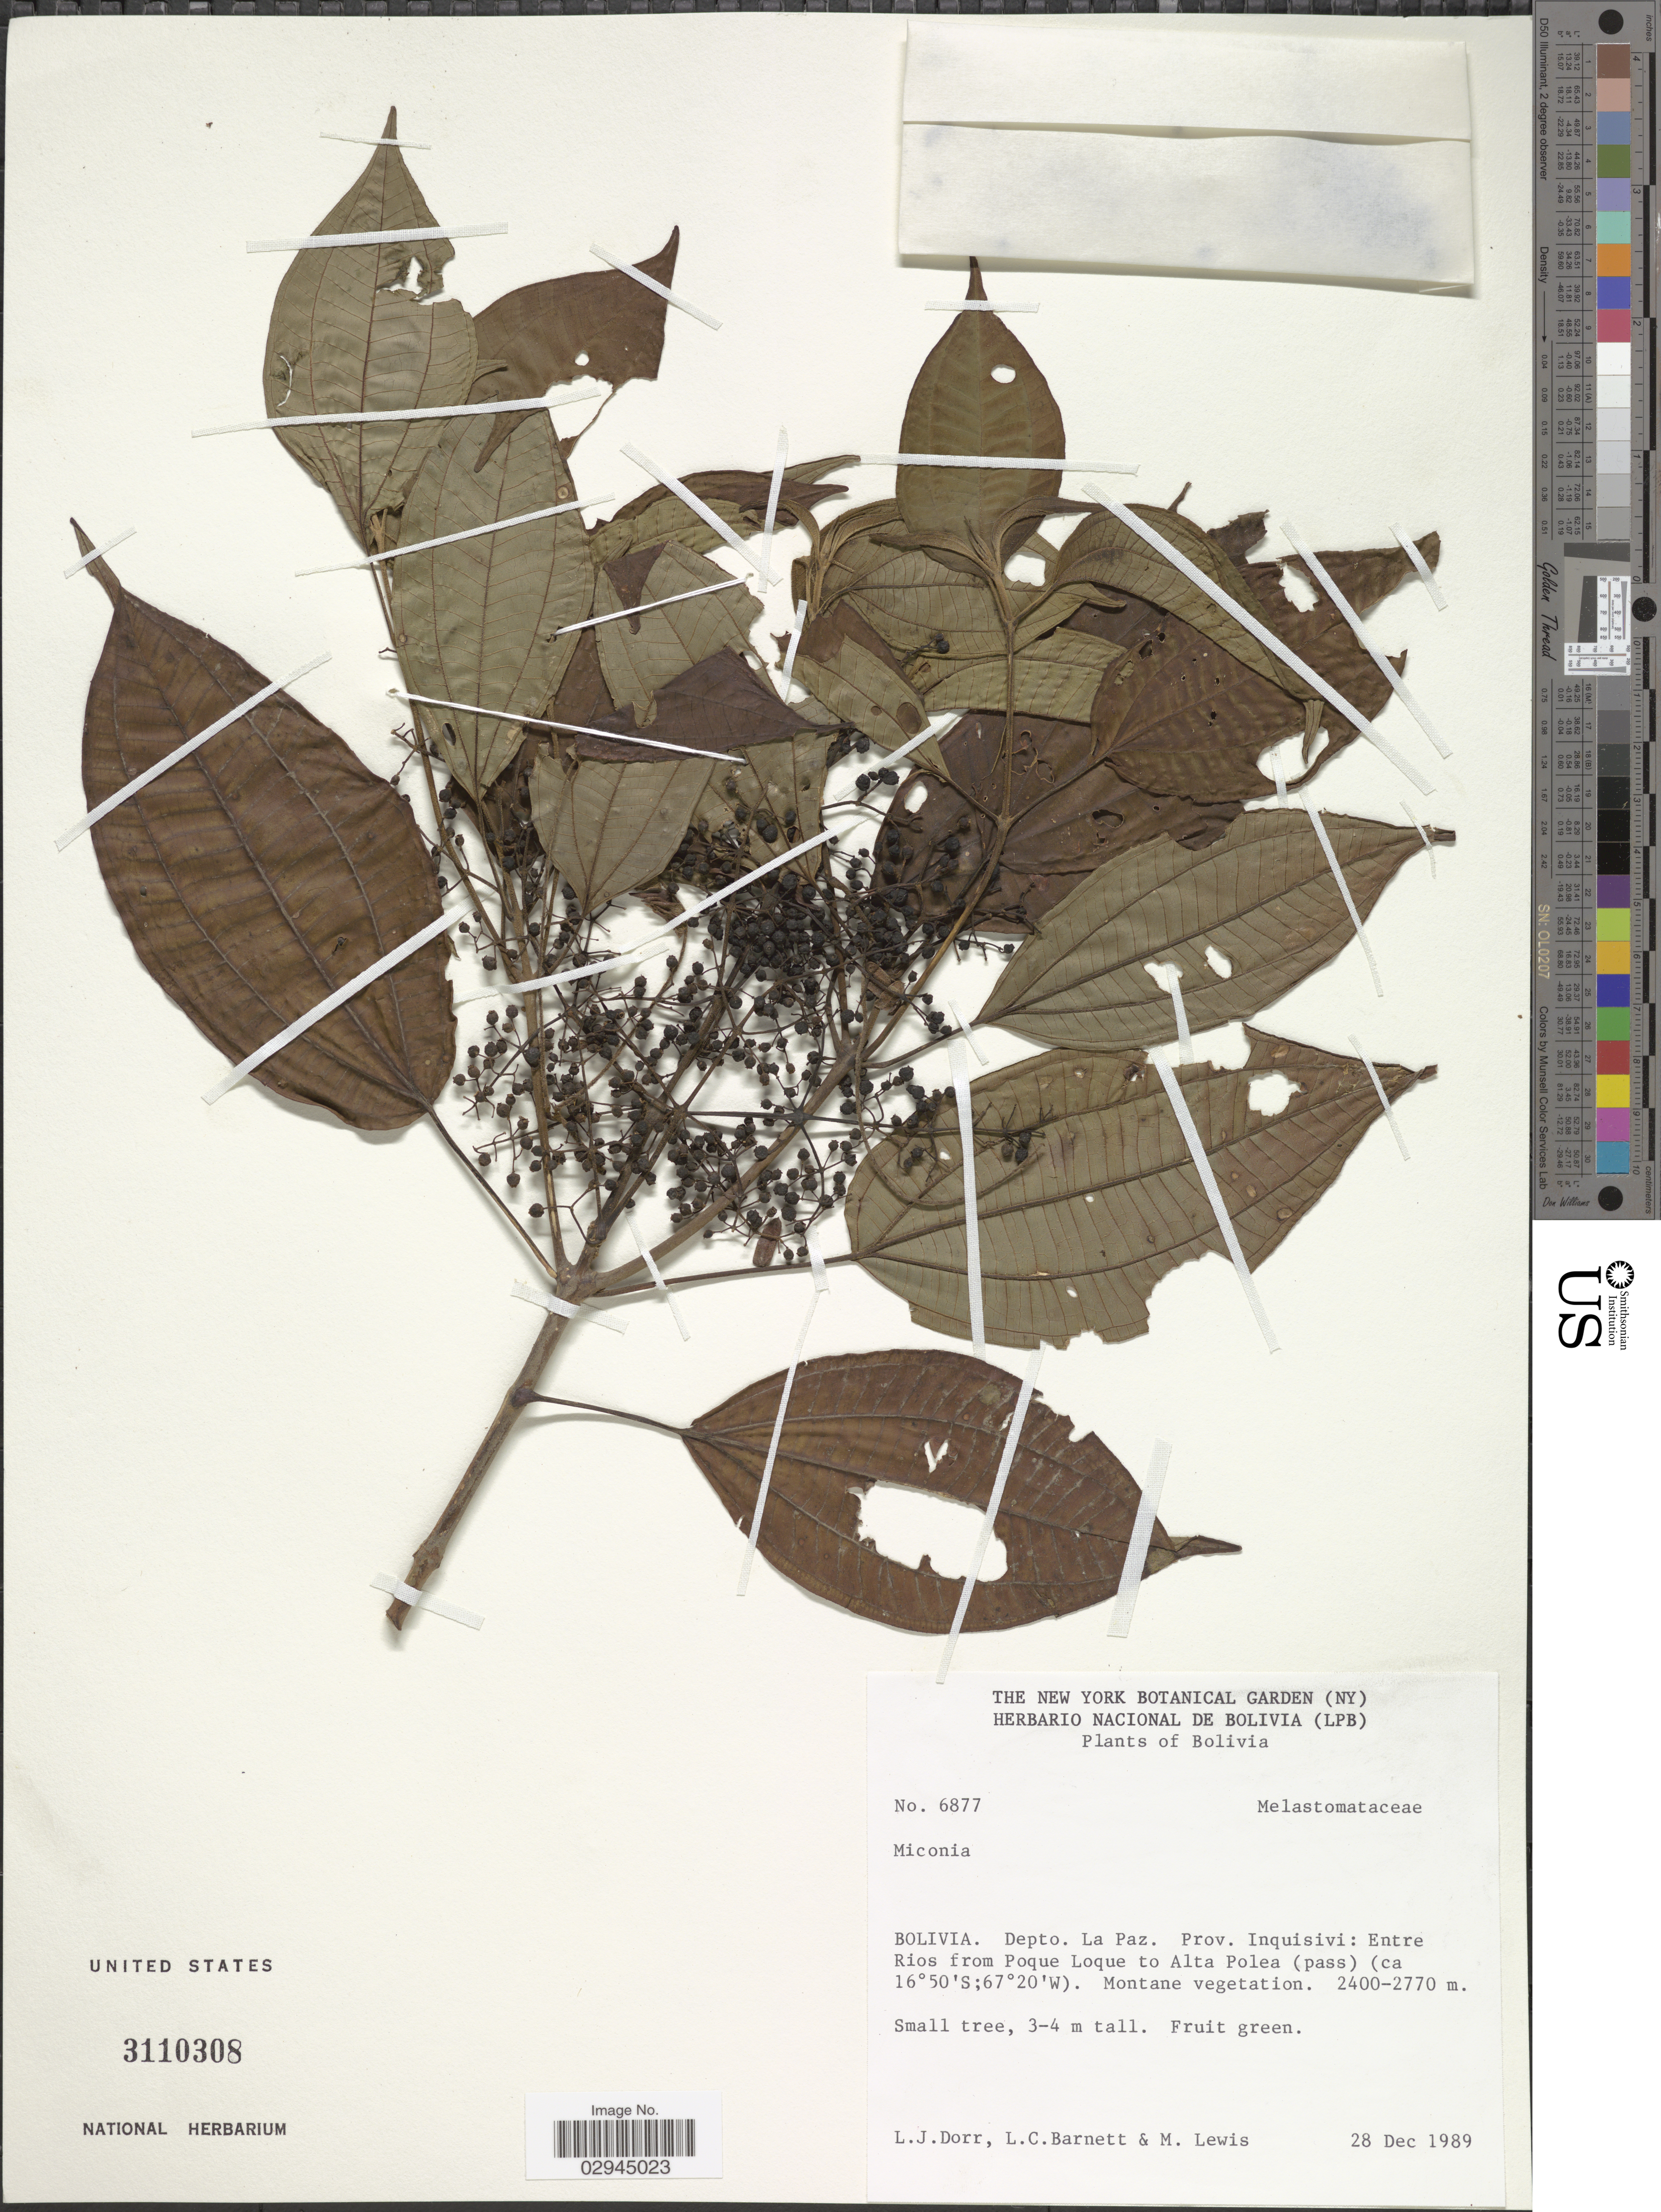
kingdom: Plantae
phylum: Tracheophyta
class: Magnoliopsida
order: Myrtales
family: Melastomataceae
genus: Miconia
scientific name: Miconia sp.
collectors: L. J. Dorr, L. C. Barnett & M. Lewis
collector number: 6877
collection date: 1989-12-28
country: Bolivia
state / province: La Paz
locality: Depto. La Paz. Prov. Inquisivi: Entre Rios from Poque Loque to Alta Polea (pass).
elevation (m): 2400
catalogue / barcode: US 3110308